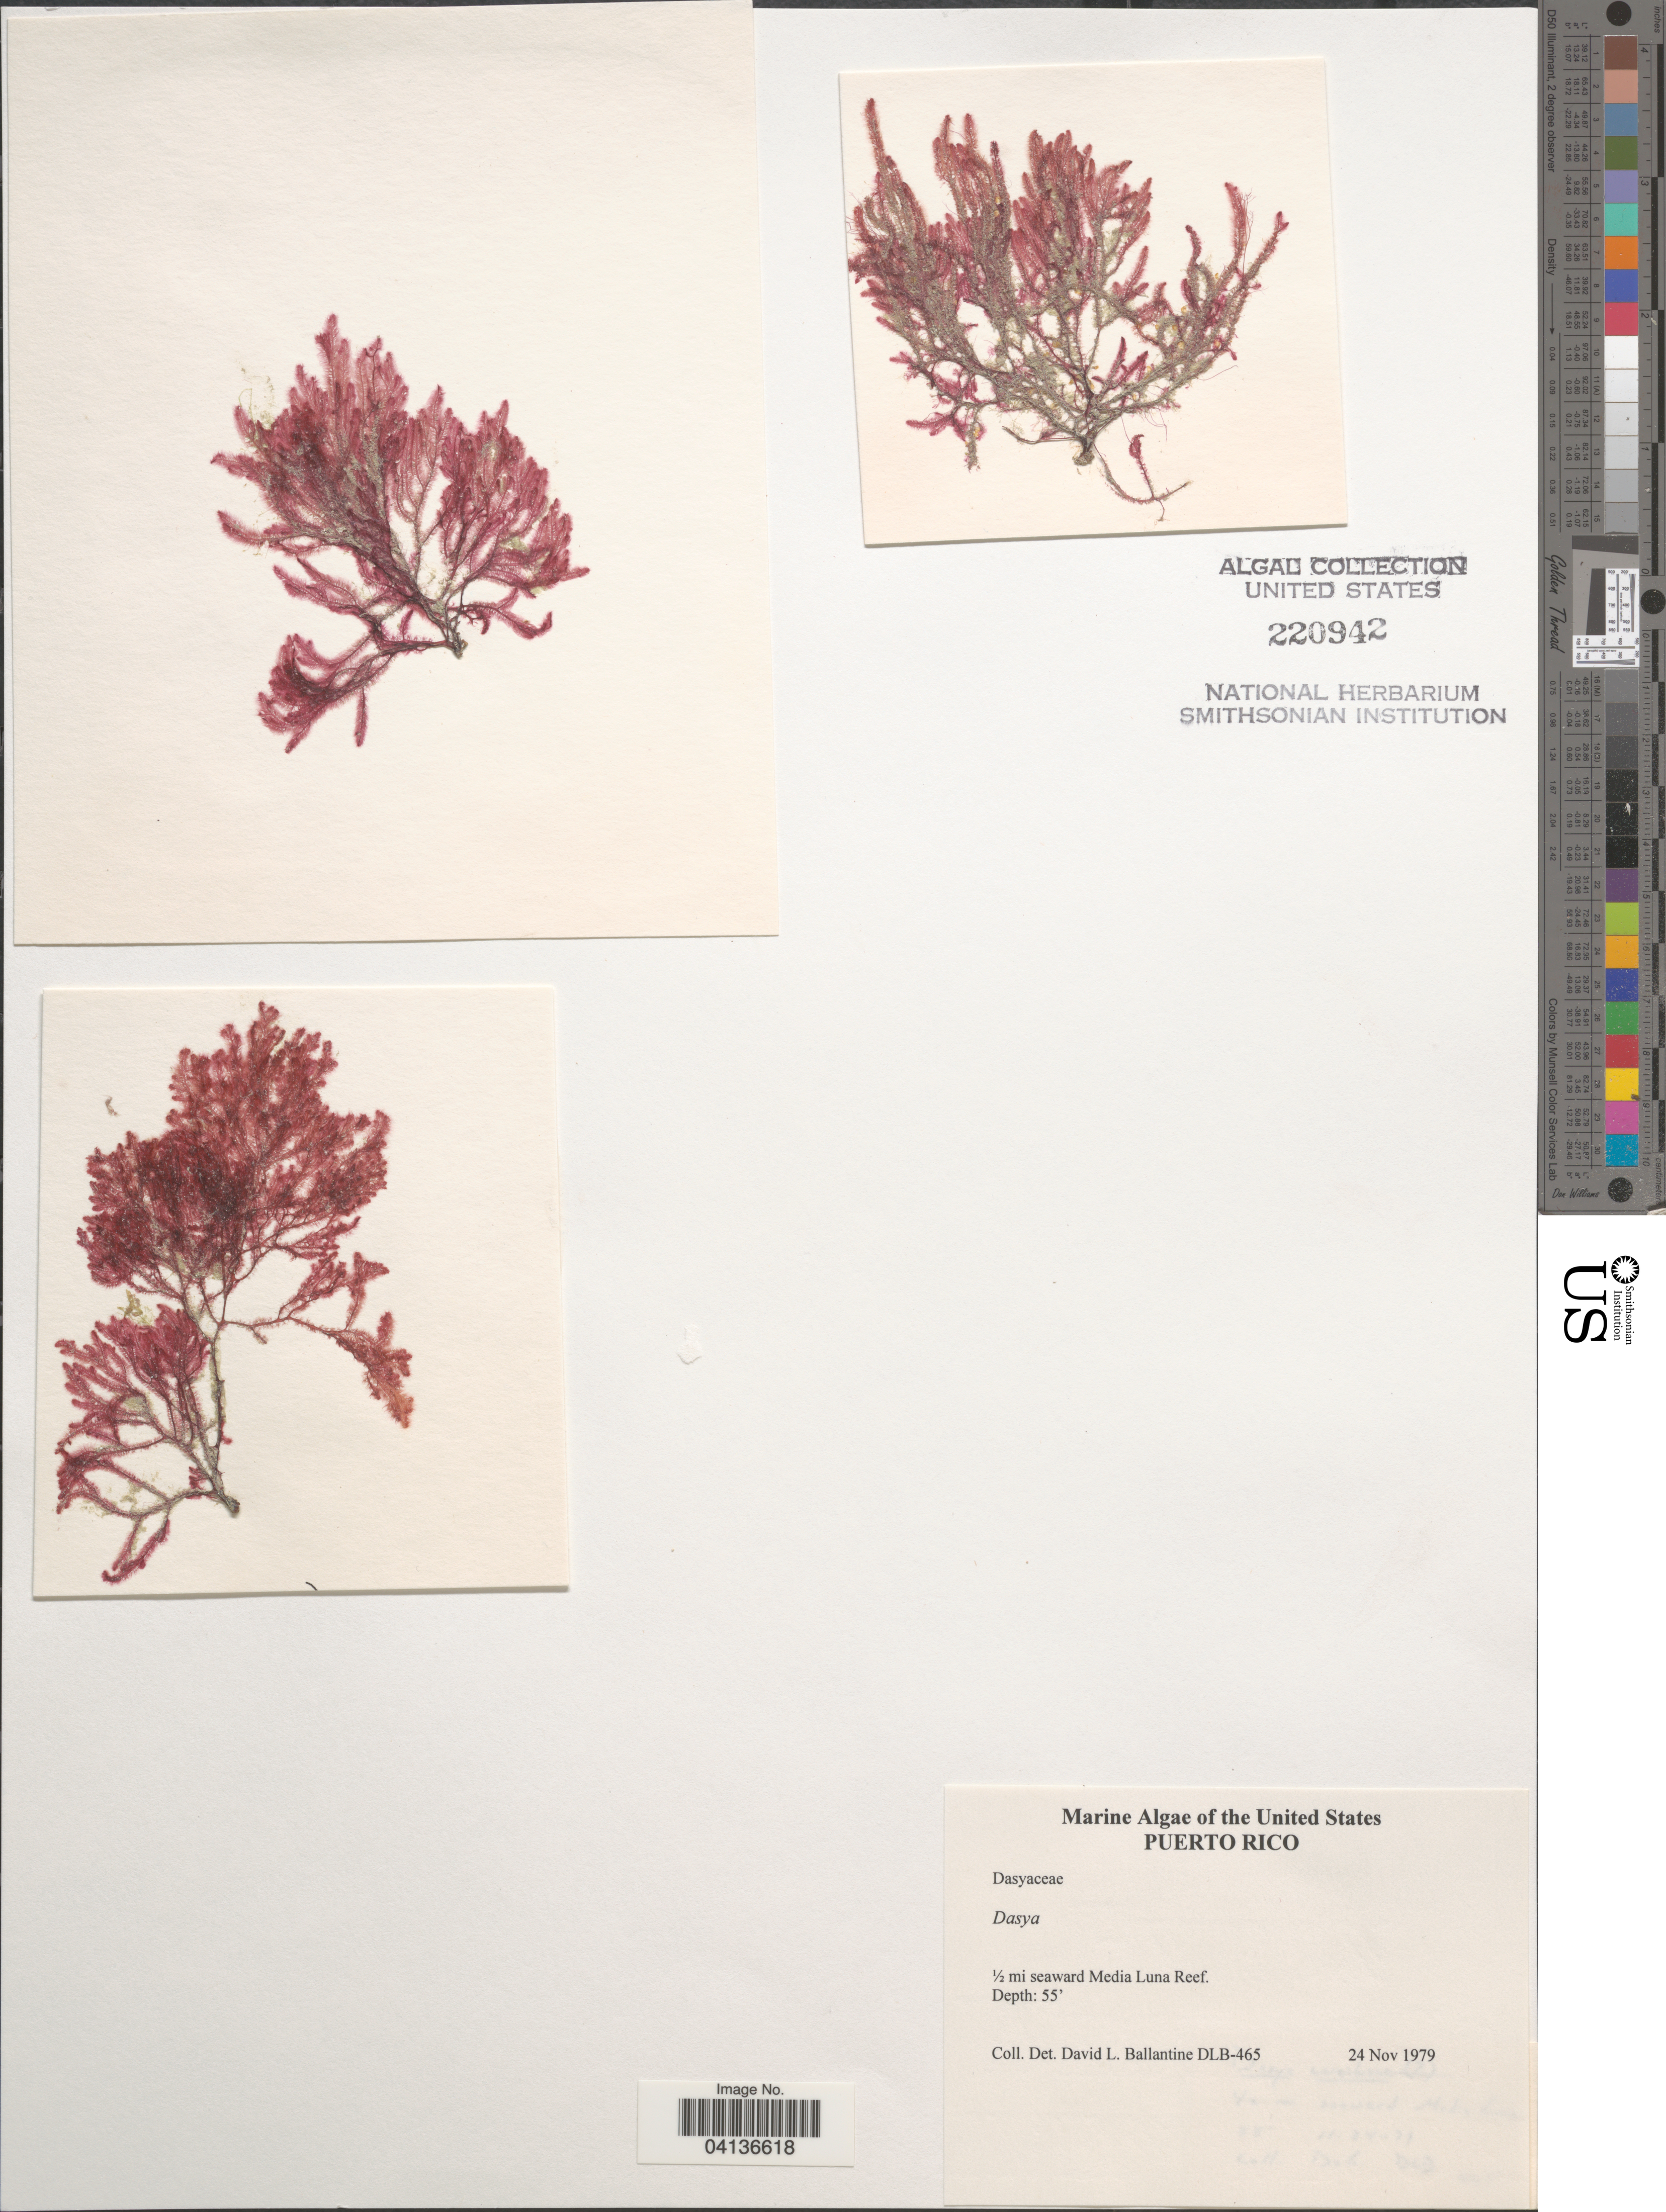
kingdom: Plantae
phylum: Rhodophyta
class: Florideophyceae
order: Ceramiales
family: Dasyaceae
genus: Dasya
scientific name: Dasya sp.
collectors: D.L. Ballantine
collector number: DLB-465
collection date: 1979-11-24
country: Puerto Rico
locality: ½ mi seaward Media Luna Reef.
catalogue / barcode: US 220942